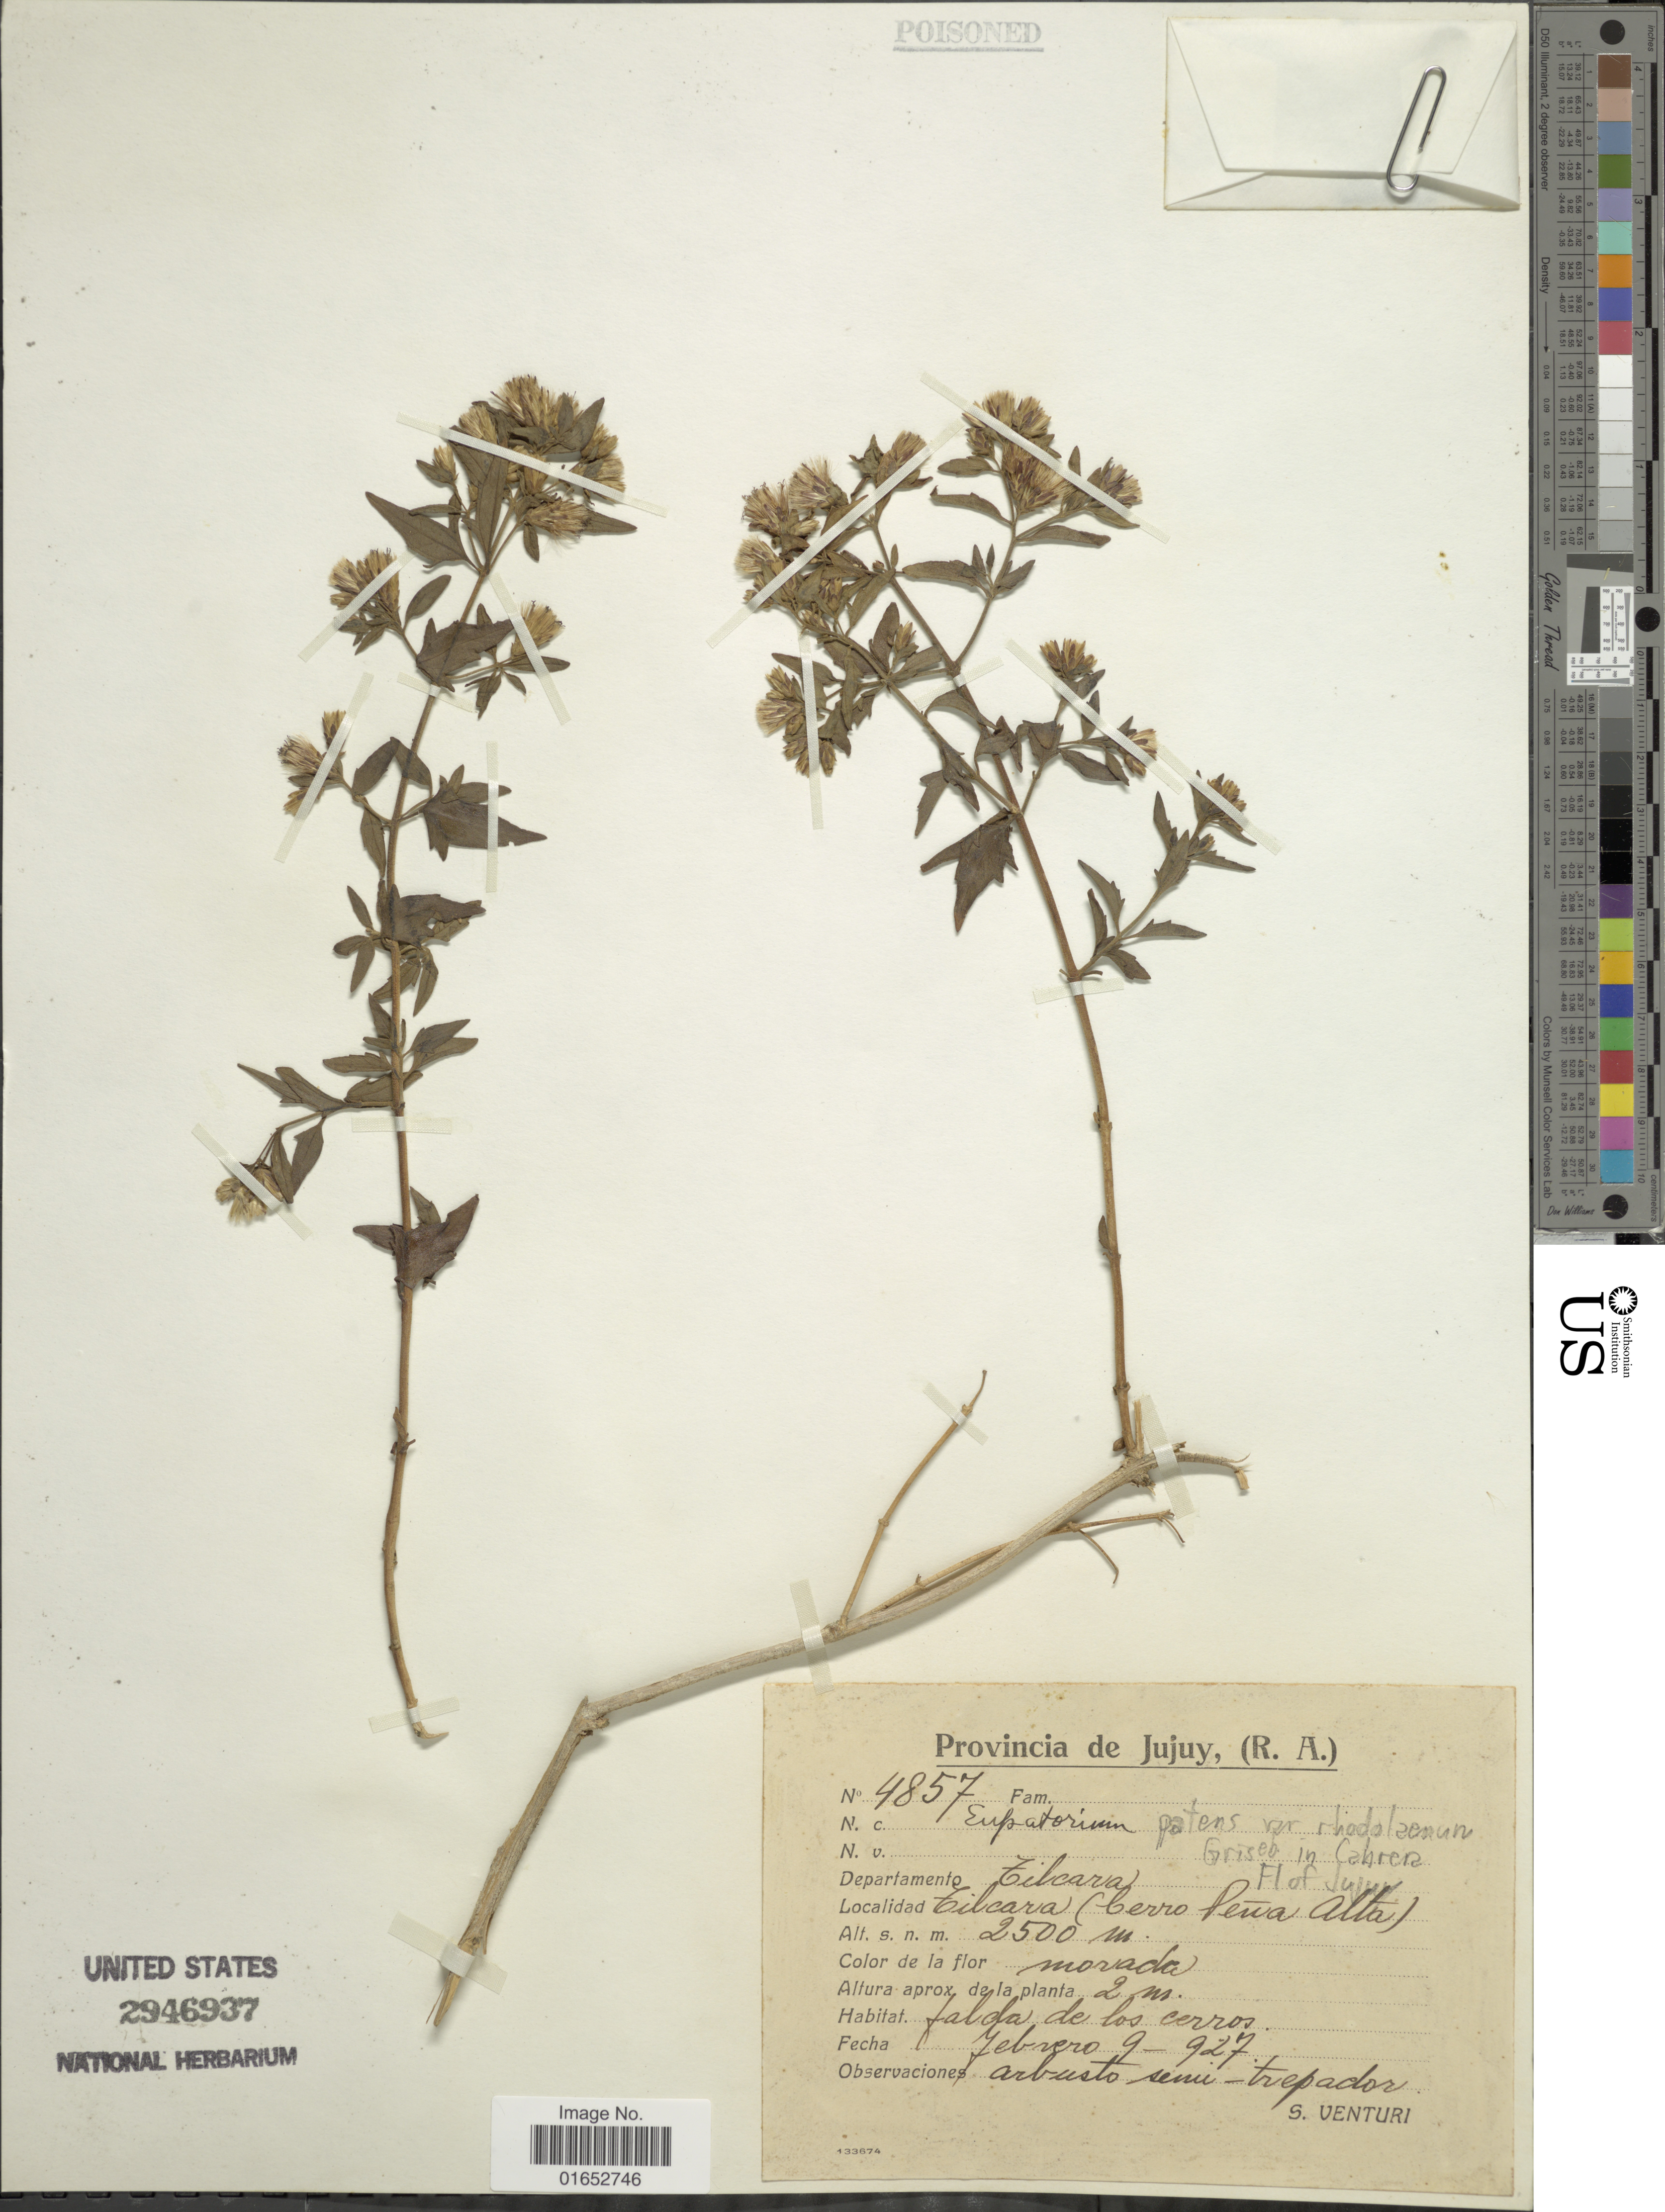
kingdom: Plantae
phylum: Tracheophyta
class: Magnoliopsida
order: Asterales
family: Asteraceae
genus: Austrobrickellia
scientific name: Austrobrickellia patens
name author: (D. Don ex Hook. & Arn.) R.M. King & H. Rob.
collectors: S. Venturi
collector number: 4857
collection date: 1927-02-09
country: Argentina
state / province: Jujuy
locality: (R.A.), Departamento Tilcara, Tilcara (Cerro Pena Alta)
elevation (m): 2500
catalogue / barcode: US 2946937